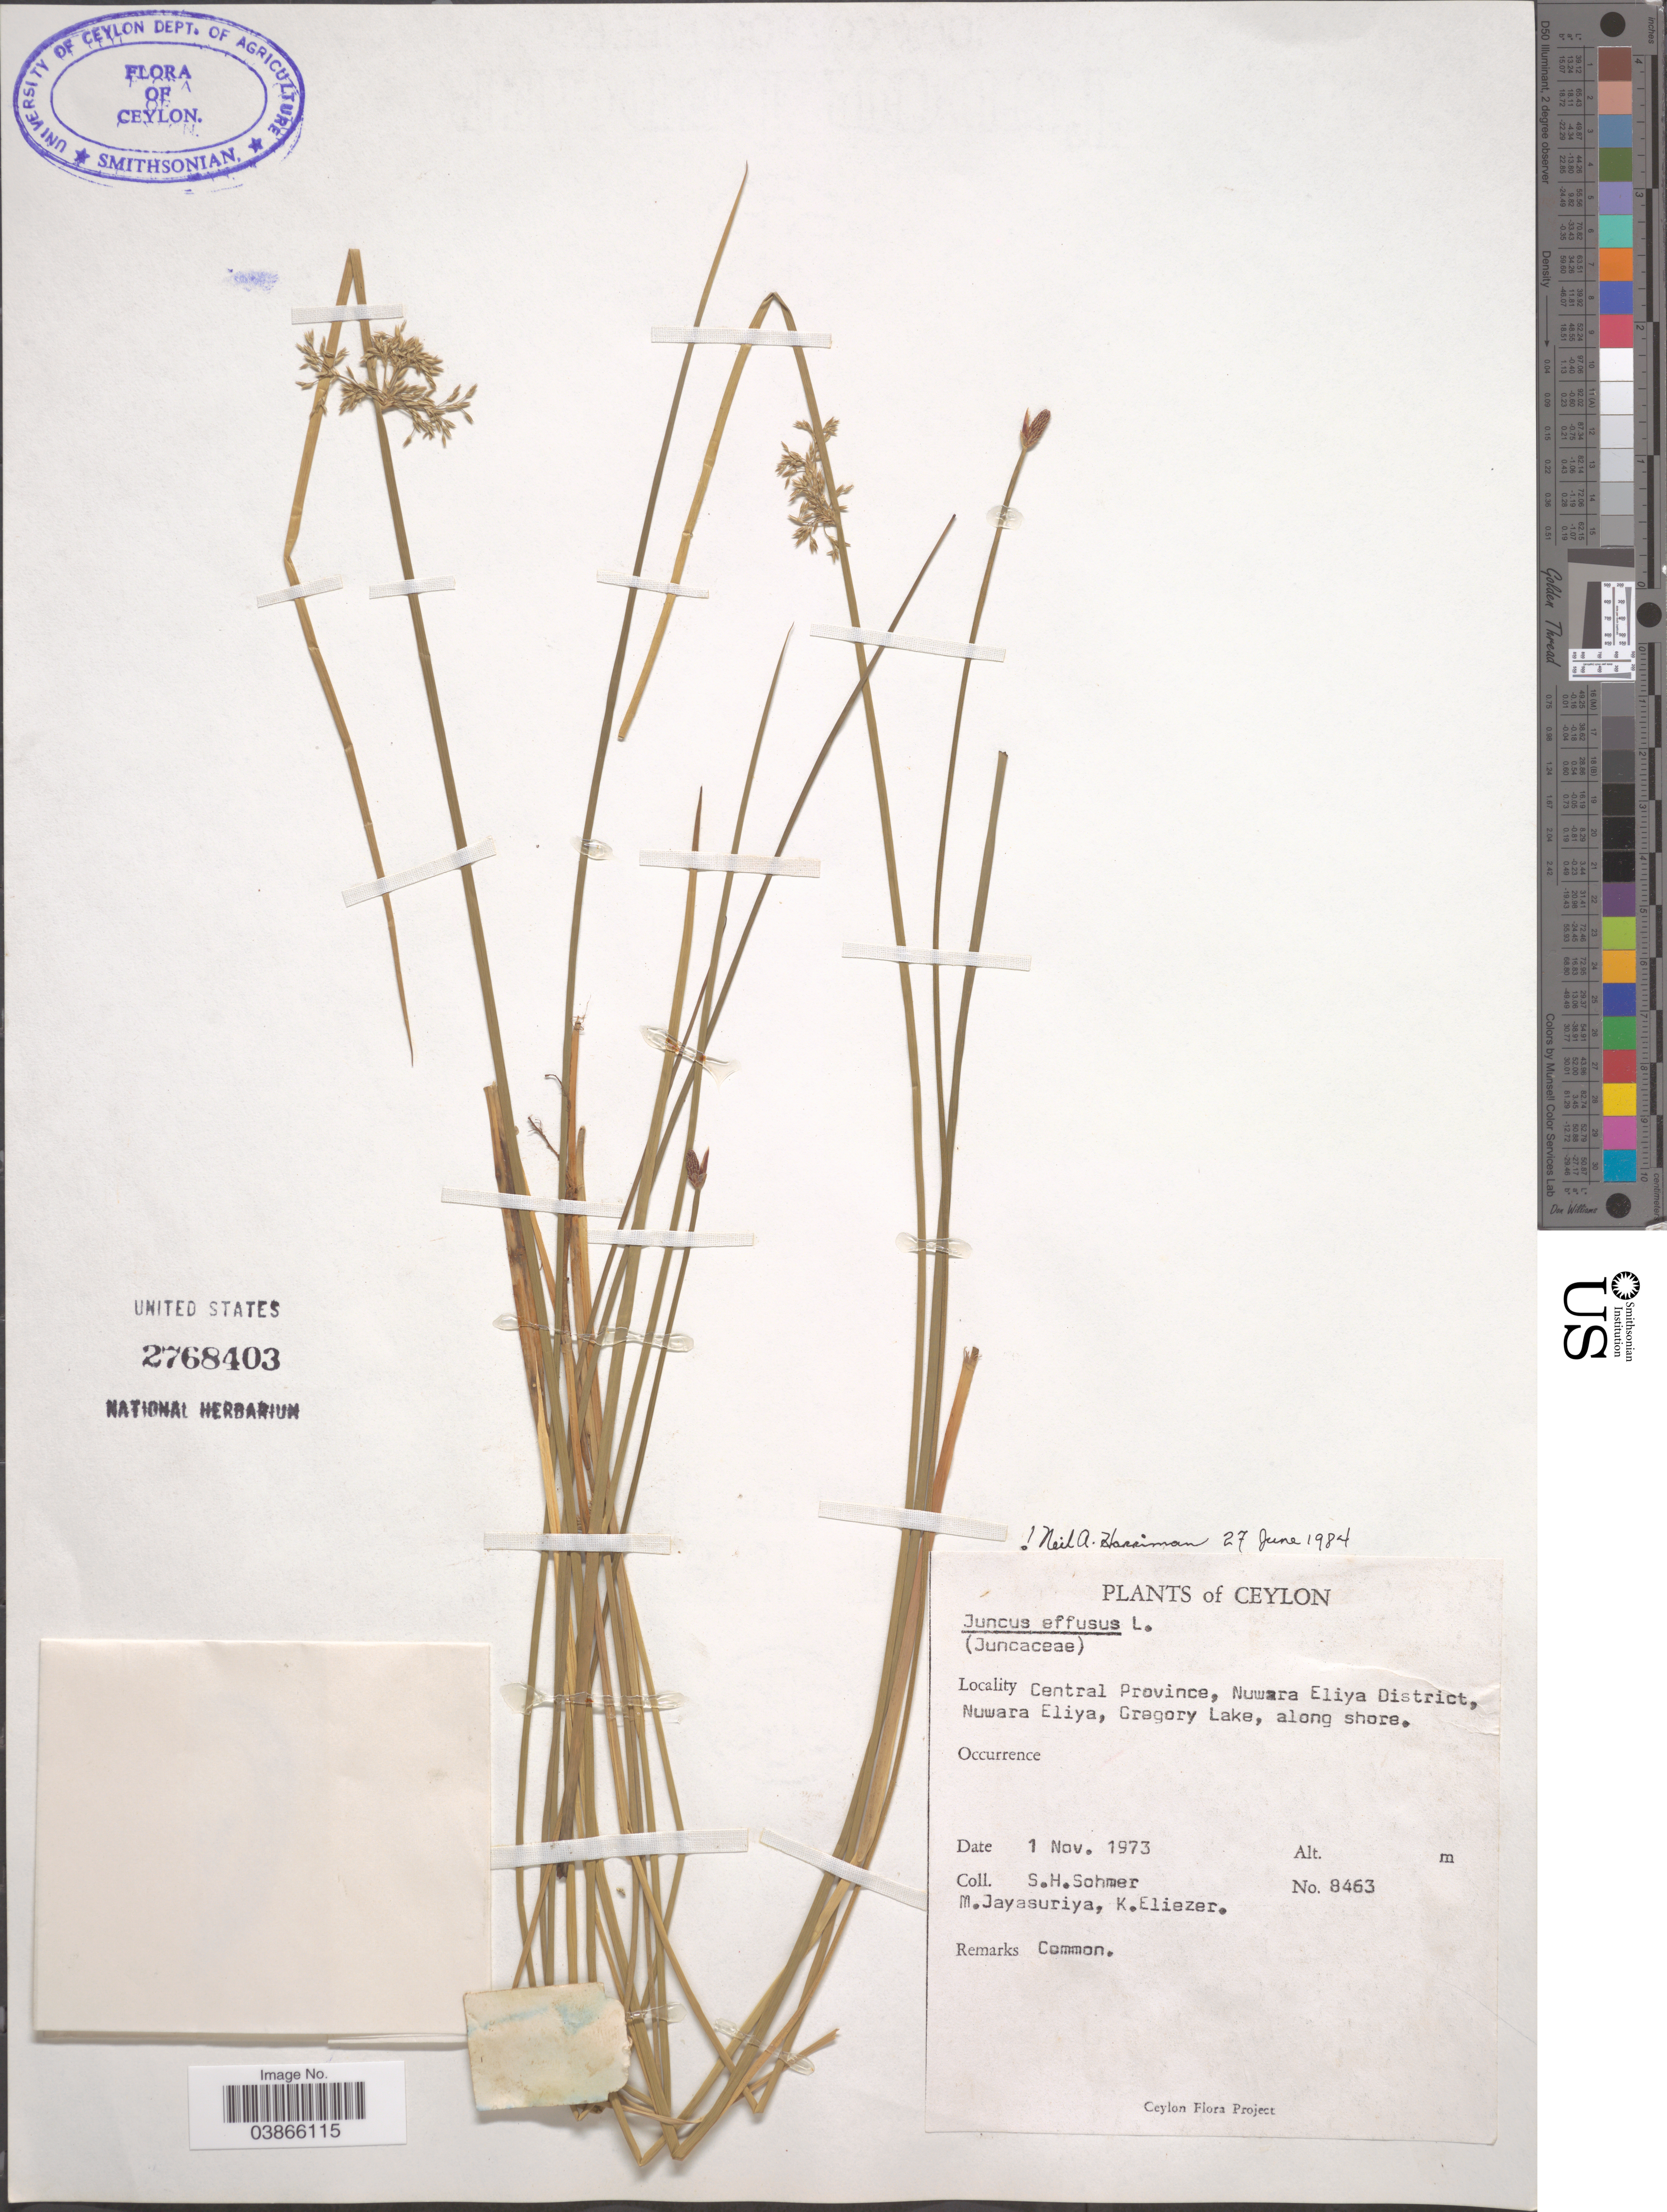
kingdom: Plantae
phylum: Tracheophyta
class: Liliopsida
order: Poales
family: Juncaceae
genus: Juncus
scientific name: Juncus effusus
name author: L.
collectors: S. H. Sohmer, M. Jayasuriya & K. Eliezer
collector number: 8463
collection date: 1973-11-01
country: Sri Lanka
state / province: Central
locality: Ceylon. Nuwara Eliya District, Nuwara Eliya, Gregory Lake, along shore.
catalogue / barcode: US 2768403